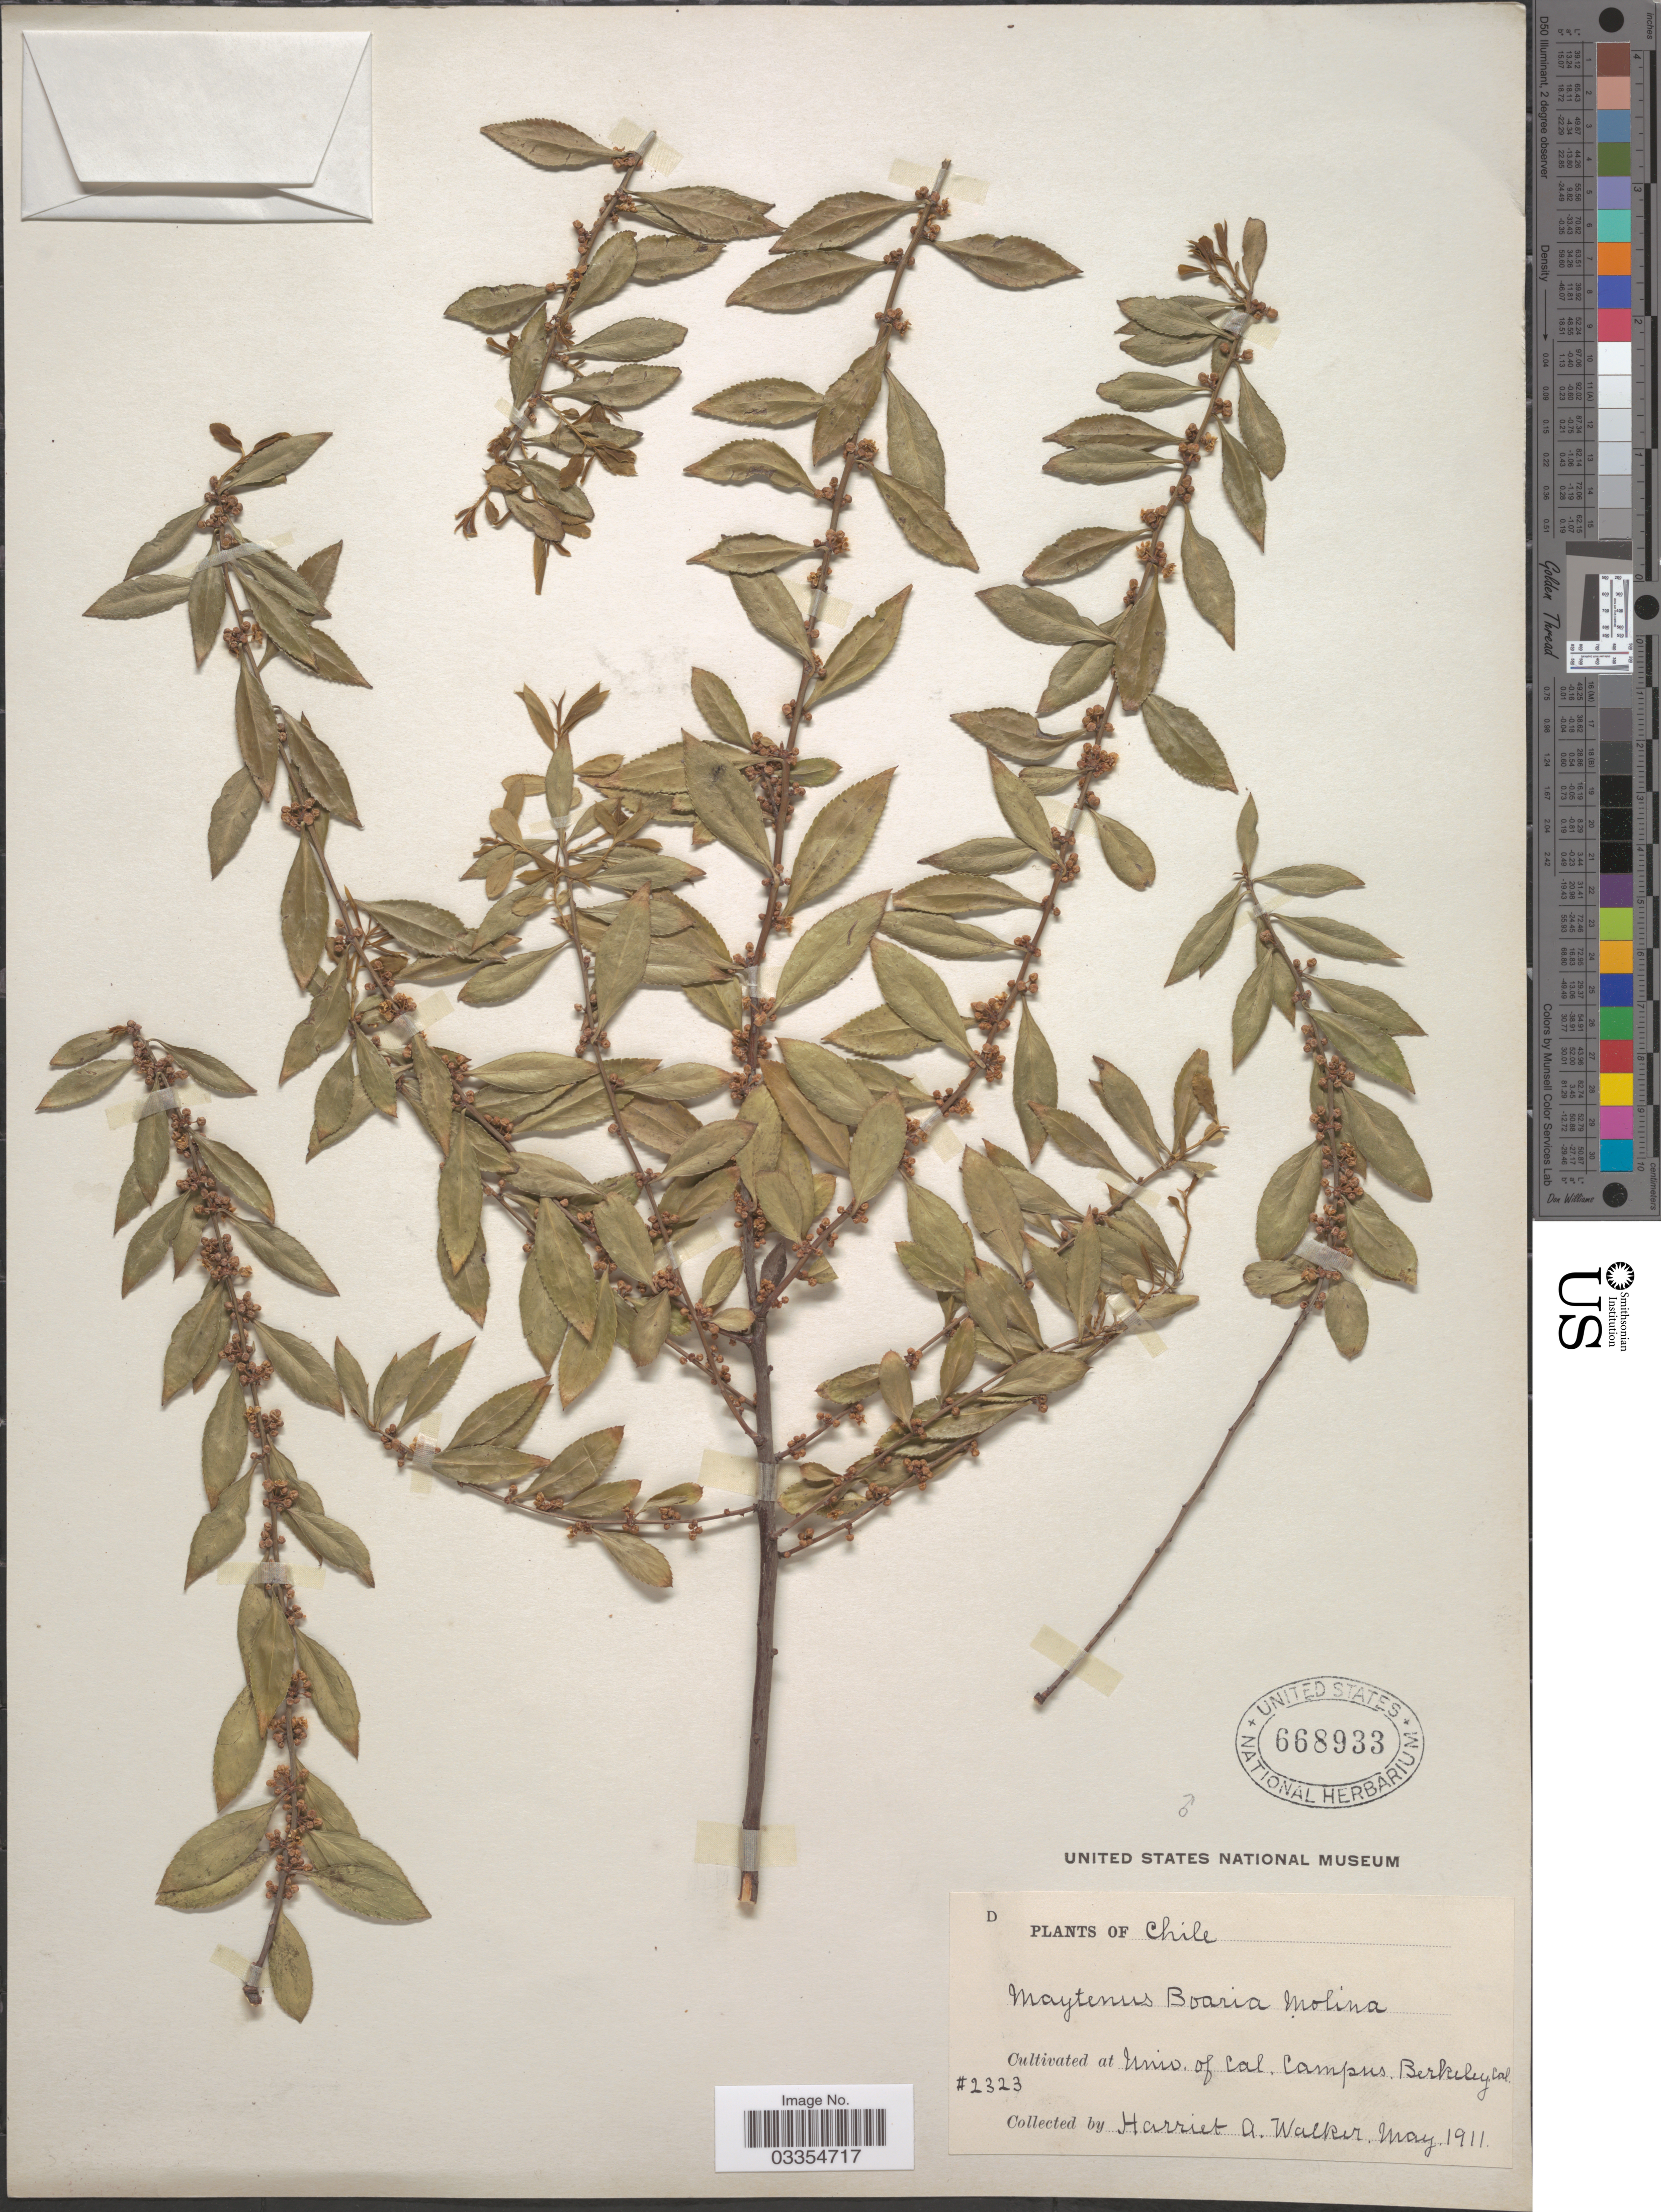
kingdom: Plantae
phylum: Tracheophyta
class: Magnoliopsida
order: Celastrales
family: Celastraceae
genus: Maytenus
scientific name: Maytenus boaria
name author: Molina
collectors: H. Walker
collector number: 2323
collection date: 1911-05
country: United States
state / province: California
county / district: Alameda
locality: Cultivated at Univ. of Cal. Campus Berkeley Cal.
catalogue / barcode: US 668933